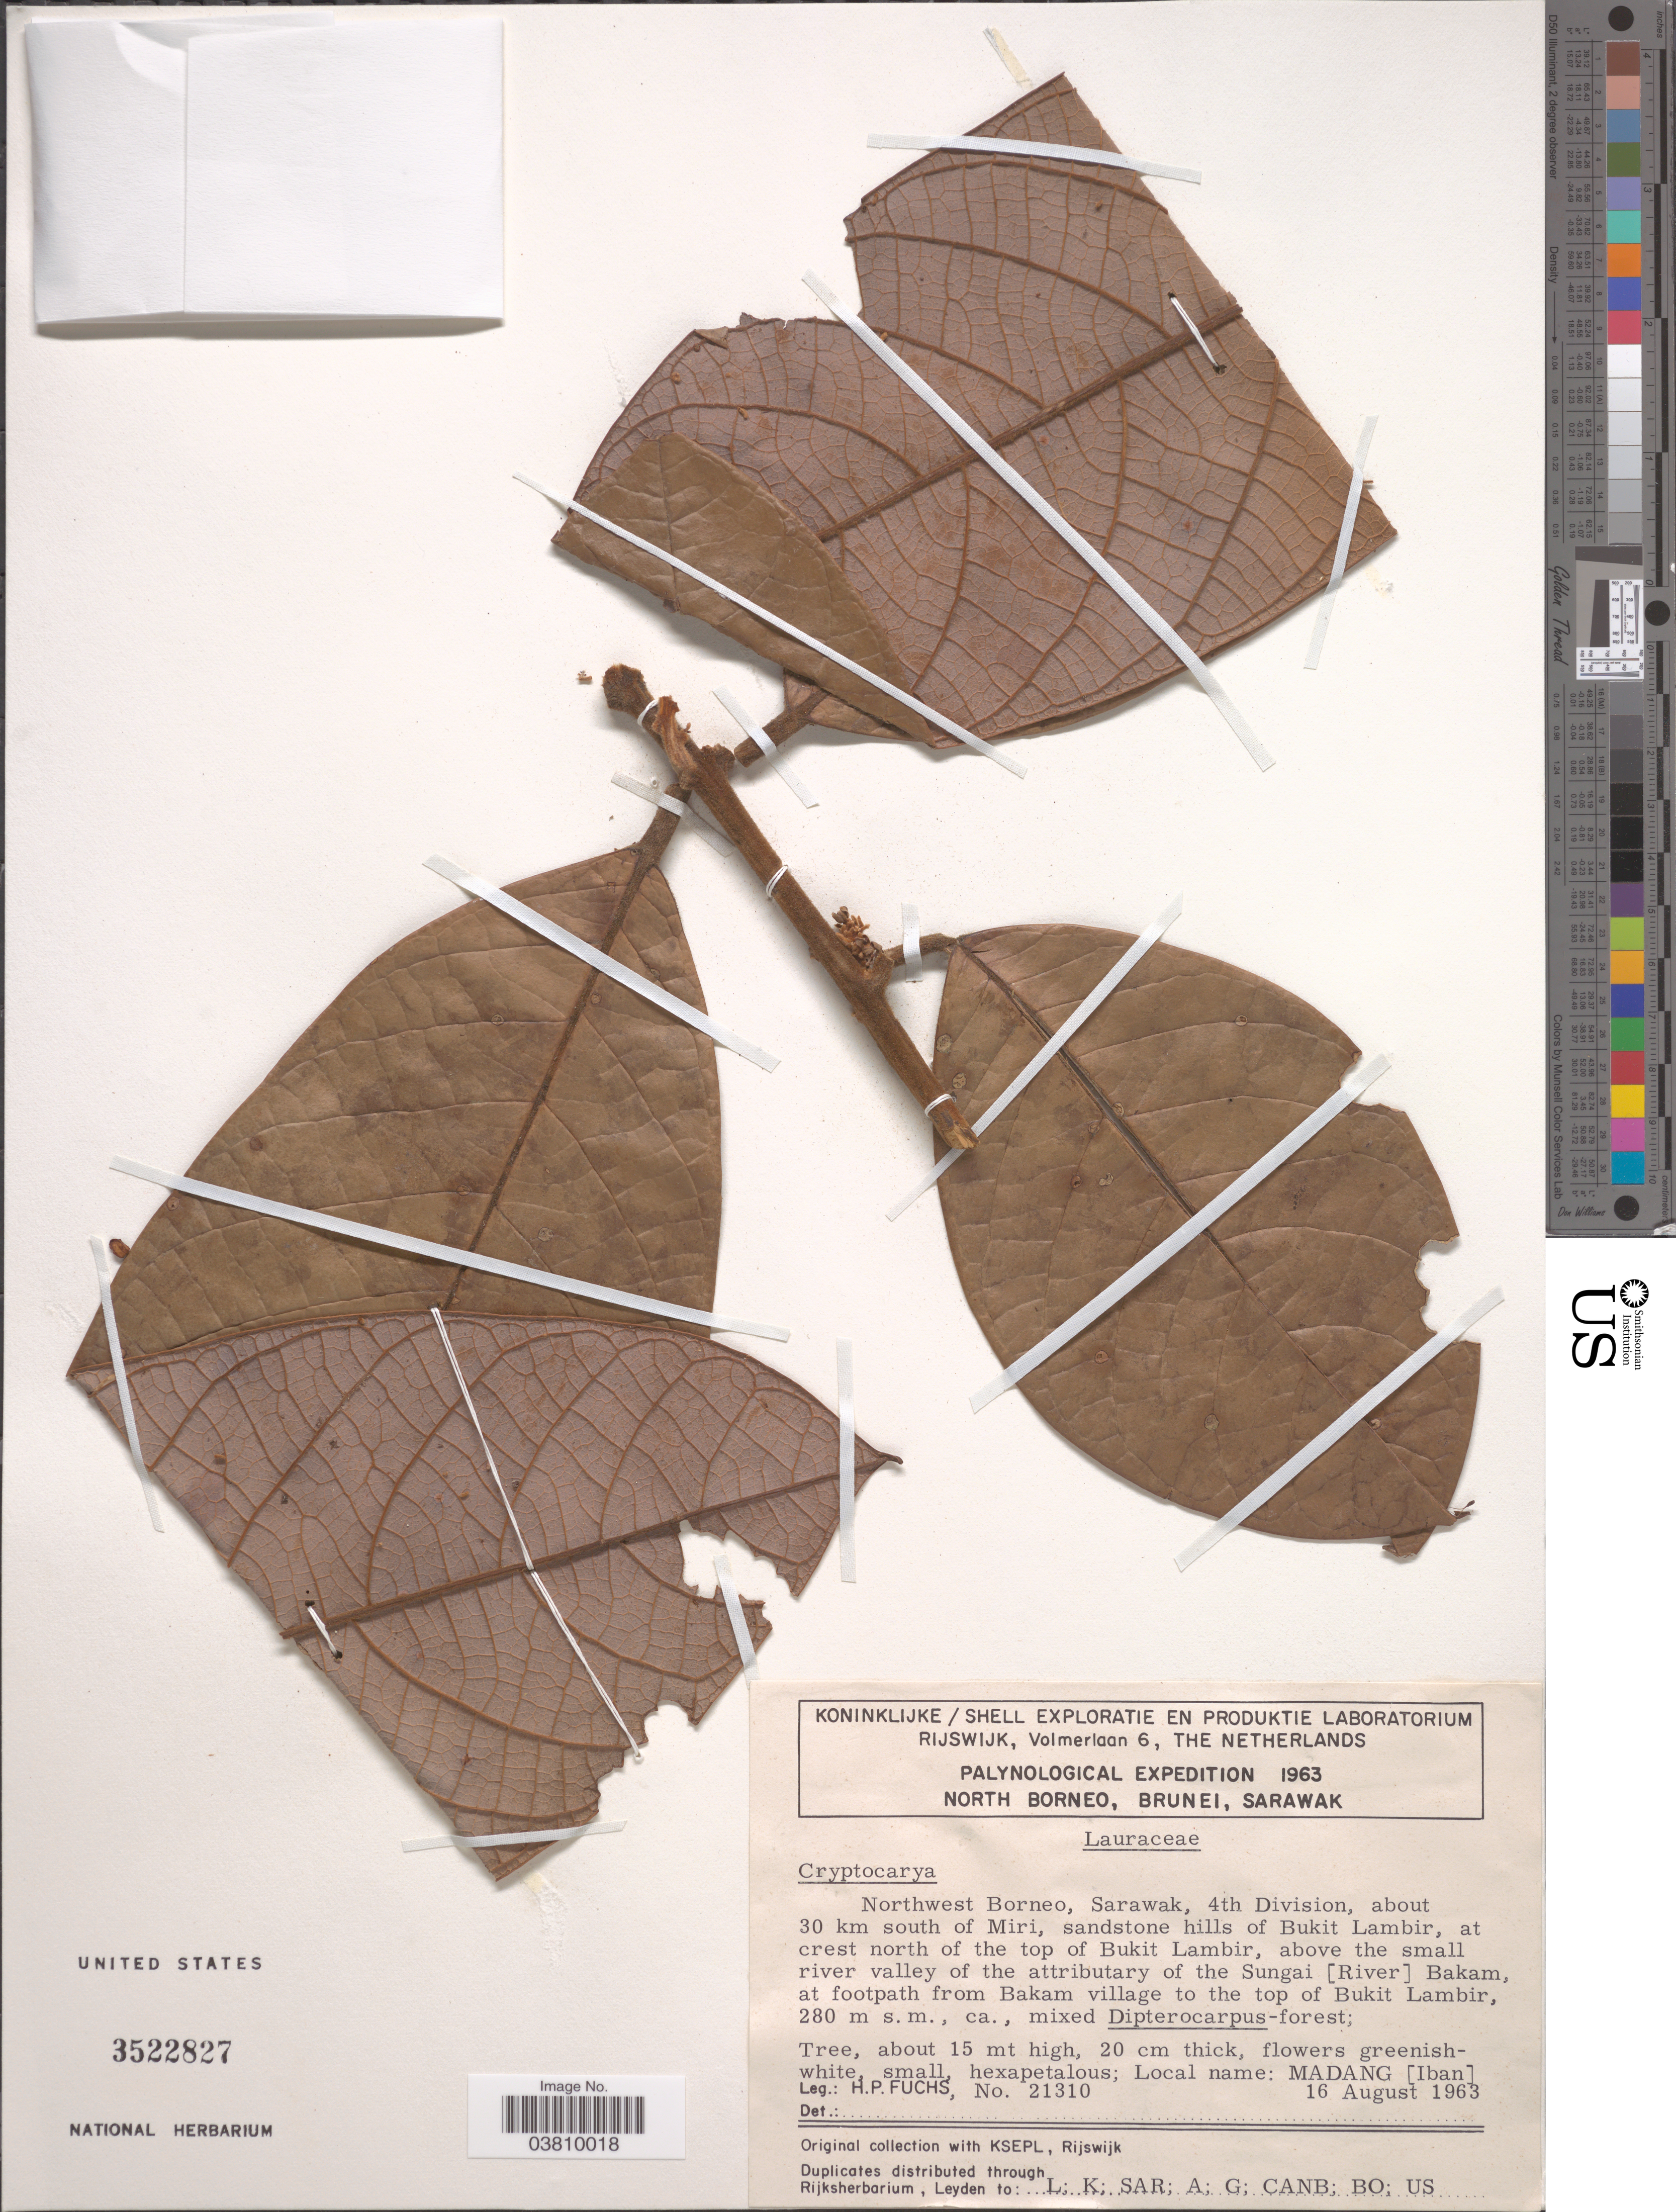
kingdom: Plantae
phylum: Tracheophyta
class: Magnoliopsida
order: Laurales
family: Lauraceae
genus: Cryptocarya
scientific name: Cryptocarya sp.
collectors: H. P. Fuchs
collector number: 21310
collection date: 1963-08-16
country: Malaysia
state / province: Sarawak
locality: North Borneo, Brunei, Sarawak. Northwest Borneo, Sarawak, 4th Division, about 30 km south of Miri, sandstone hills of Bukit Lambir, at crest north of the top of Bukit Lambir, above the small river valley of the attributary of the Sungai [River] Bakam, at footpath from Bakam village to the top of Bukit Lambir.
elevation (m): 280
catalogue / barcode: US 3522827